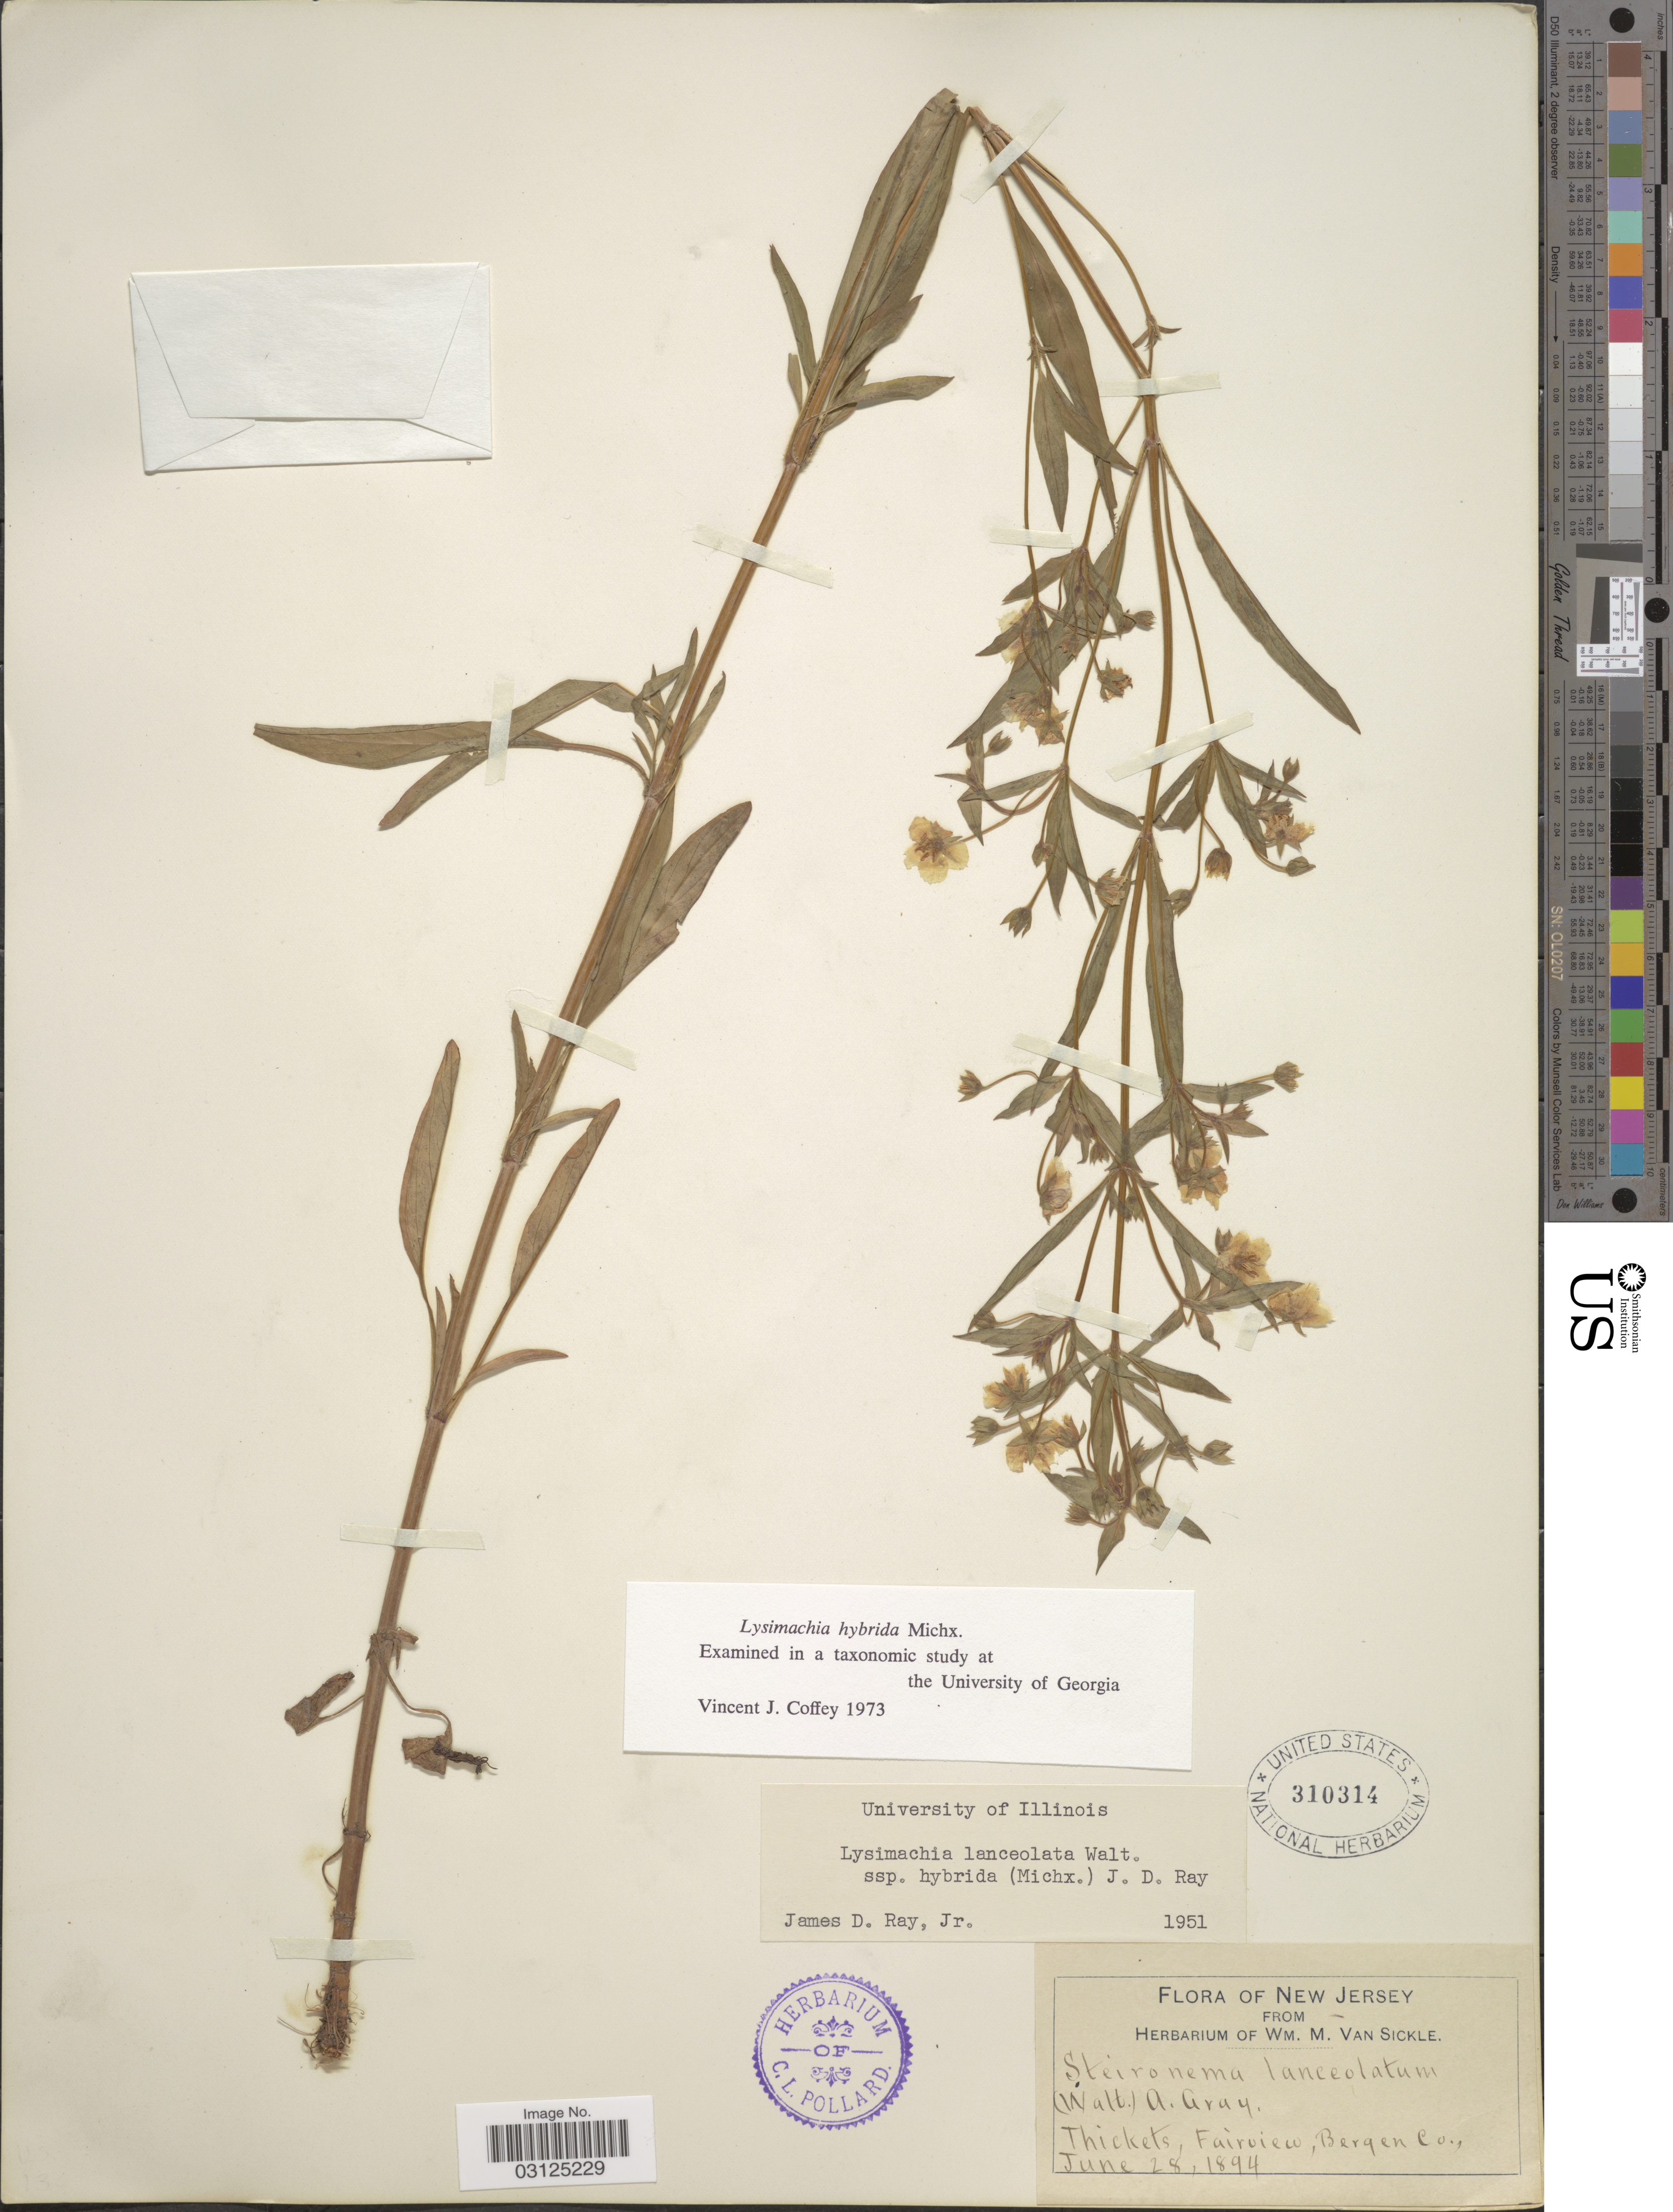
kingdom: Plantae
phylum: Tracheophyta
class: Magnoliopsida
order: Ericales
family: Primulaceae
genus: Lysimachia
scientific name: Lysimachia hybrida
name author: Michx.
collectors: ex herb. Wm. M. Van Sickle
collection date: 1894-06-28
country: United States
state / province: New Jersey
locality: Thickets, Fairview, Bergen Co.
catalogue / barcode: US 310314